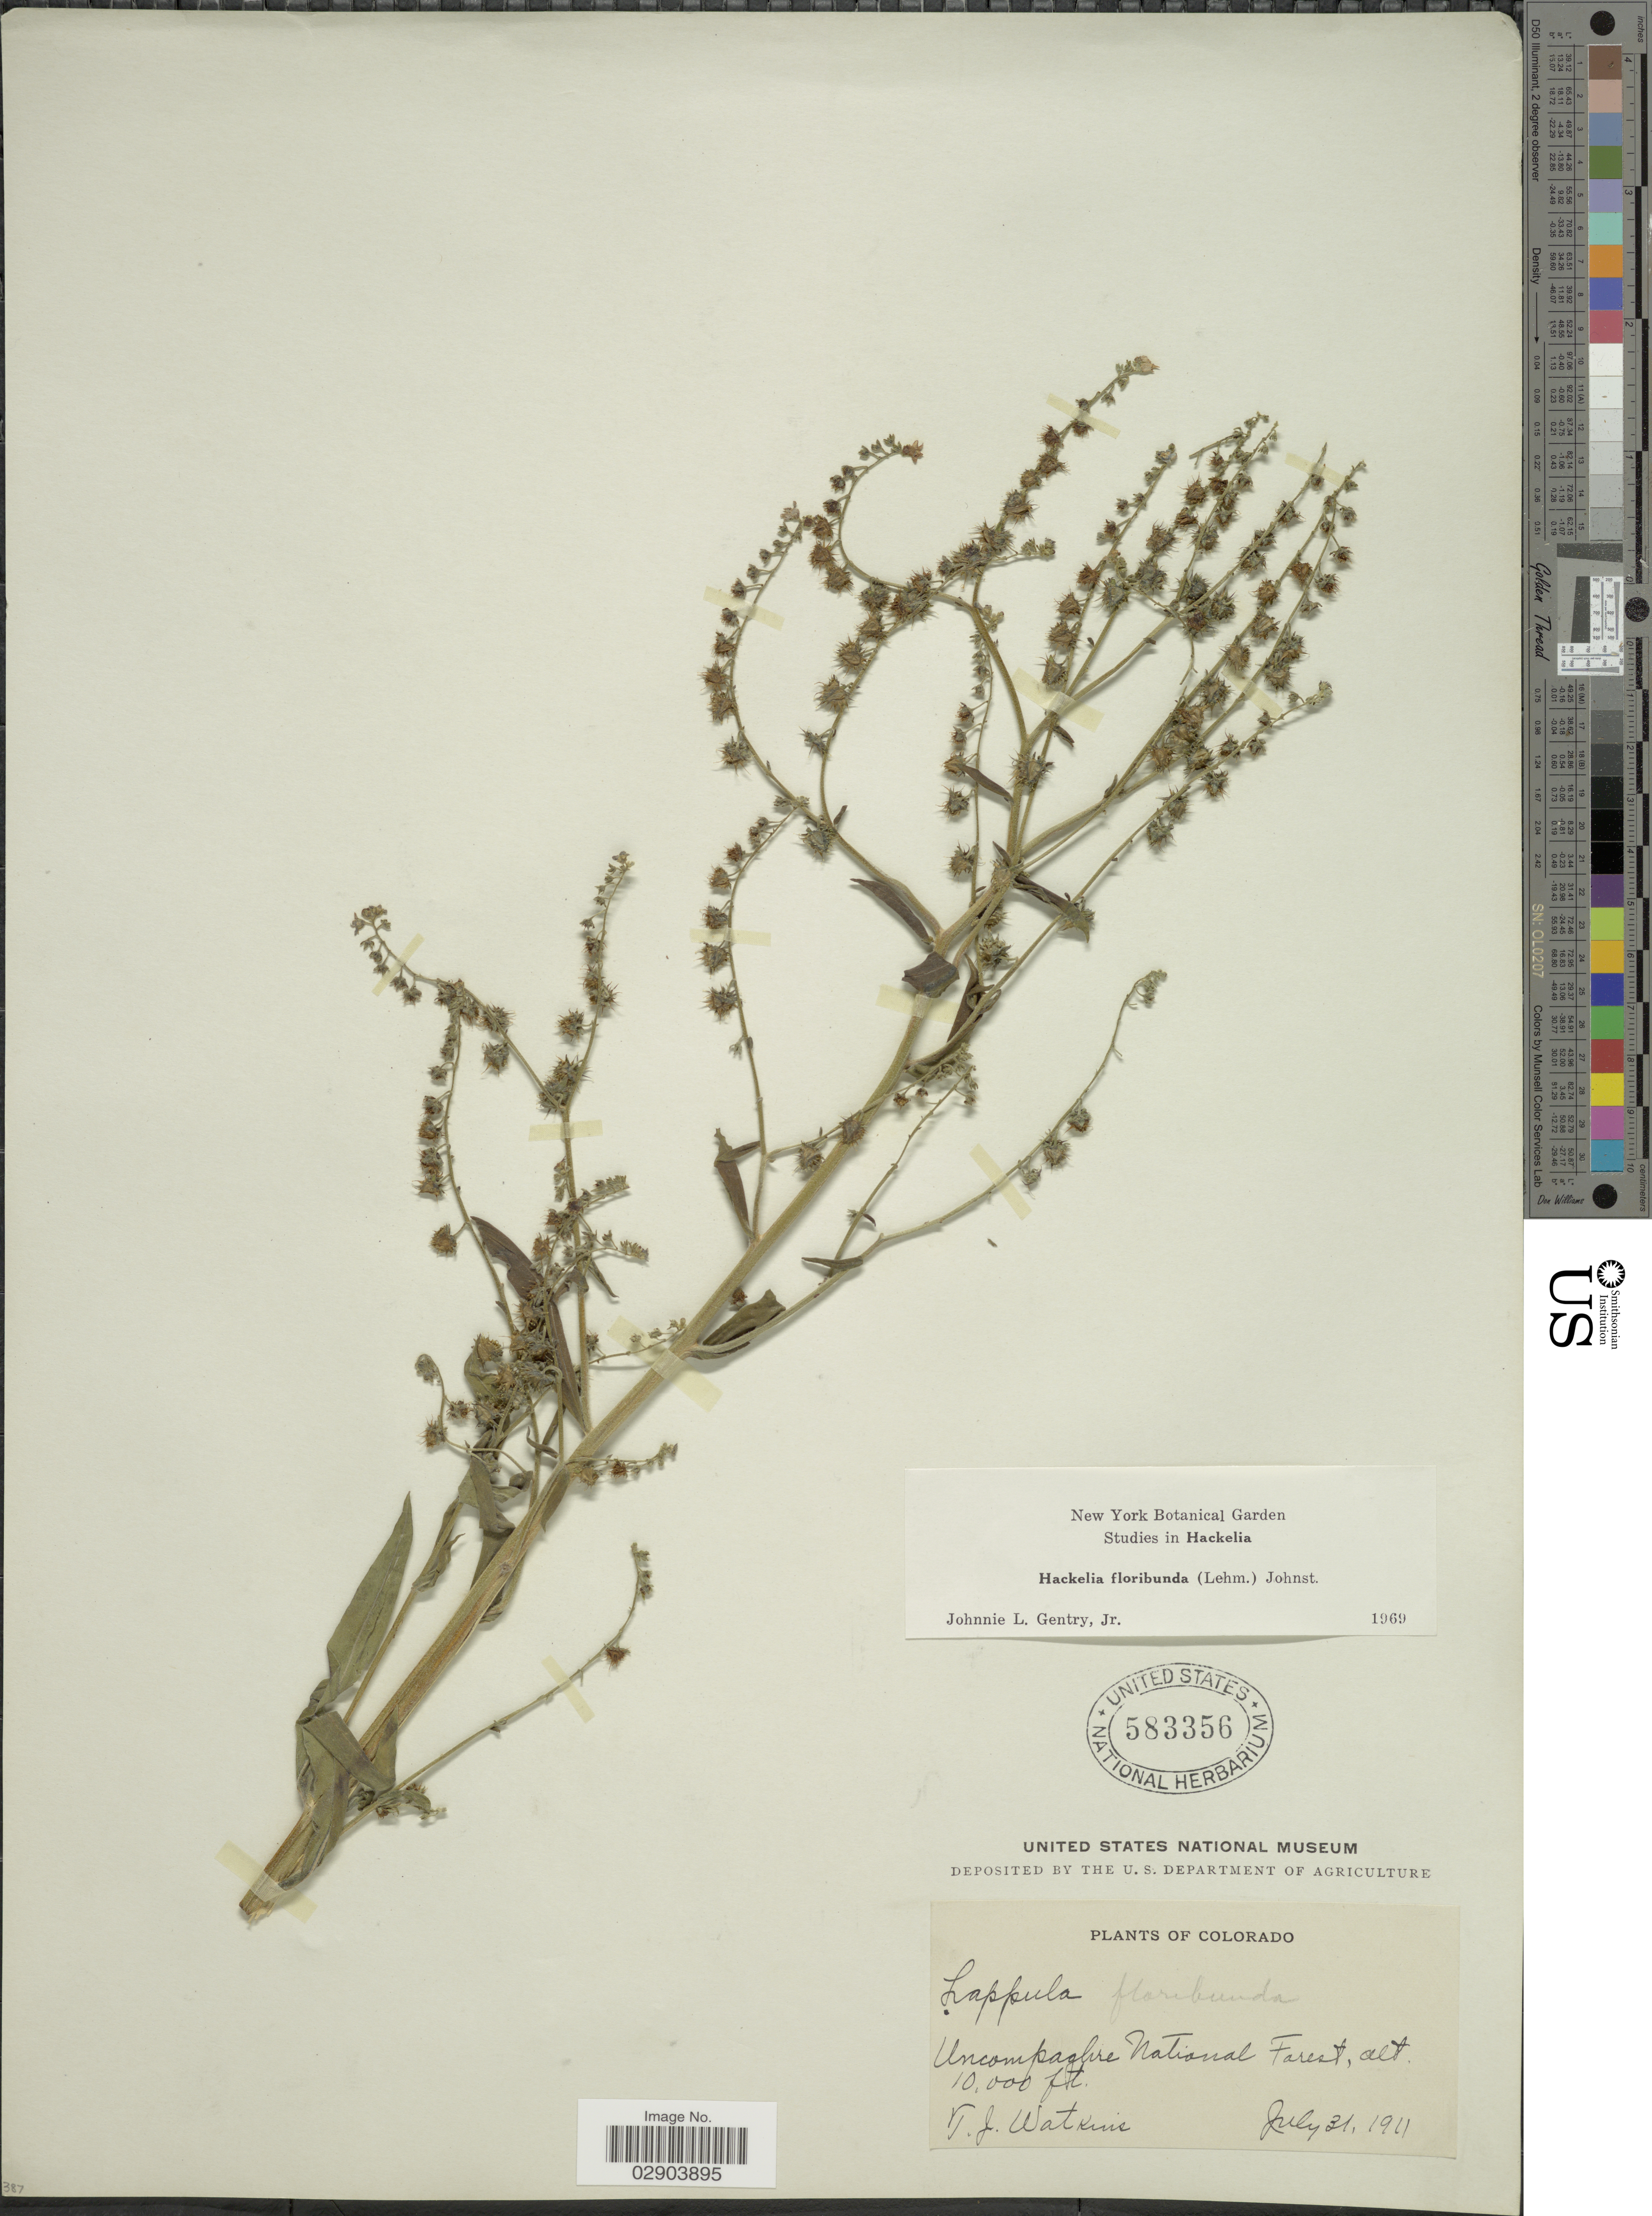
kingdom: Plantae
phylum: Tracheophyta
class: Magnoliopsida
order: Boraginales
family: Boraginaceae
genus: Hackelia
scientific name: Hackelia floribunda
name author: (Lehm.) I.M. Johnst.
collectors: I. Watkins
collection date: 1911-07-31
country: United States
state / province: Colorado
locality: Uncompaglire National Forest.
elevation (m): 3048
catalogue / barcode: US 583356